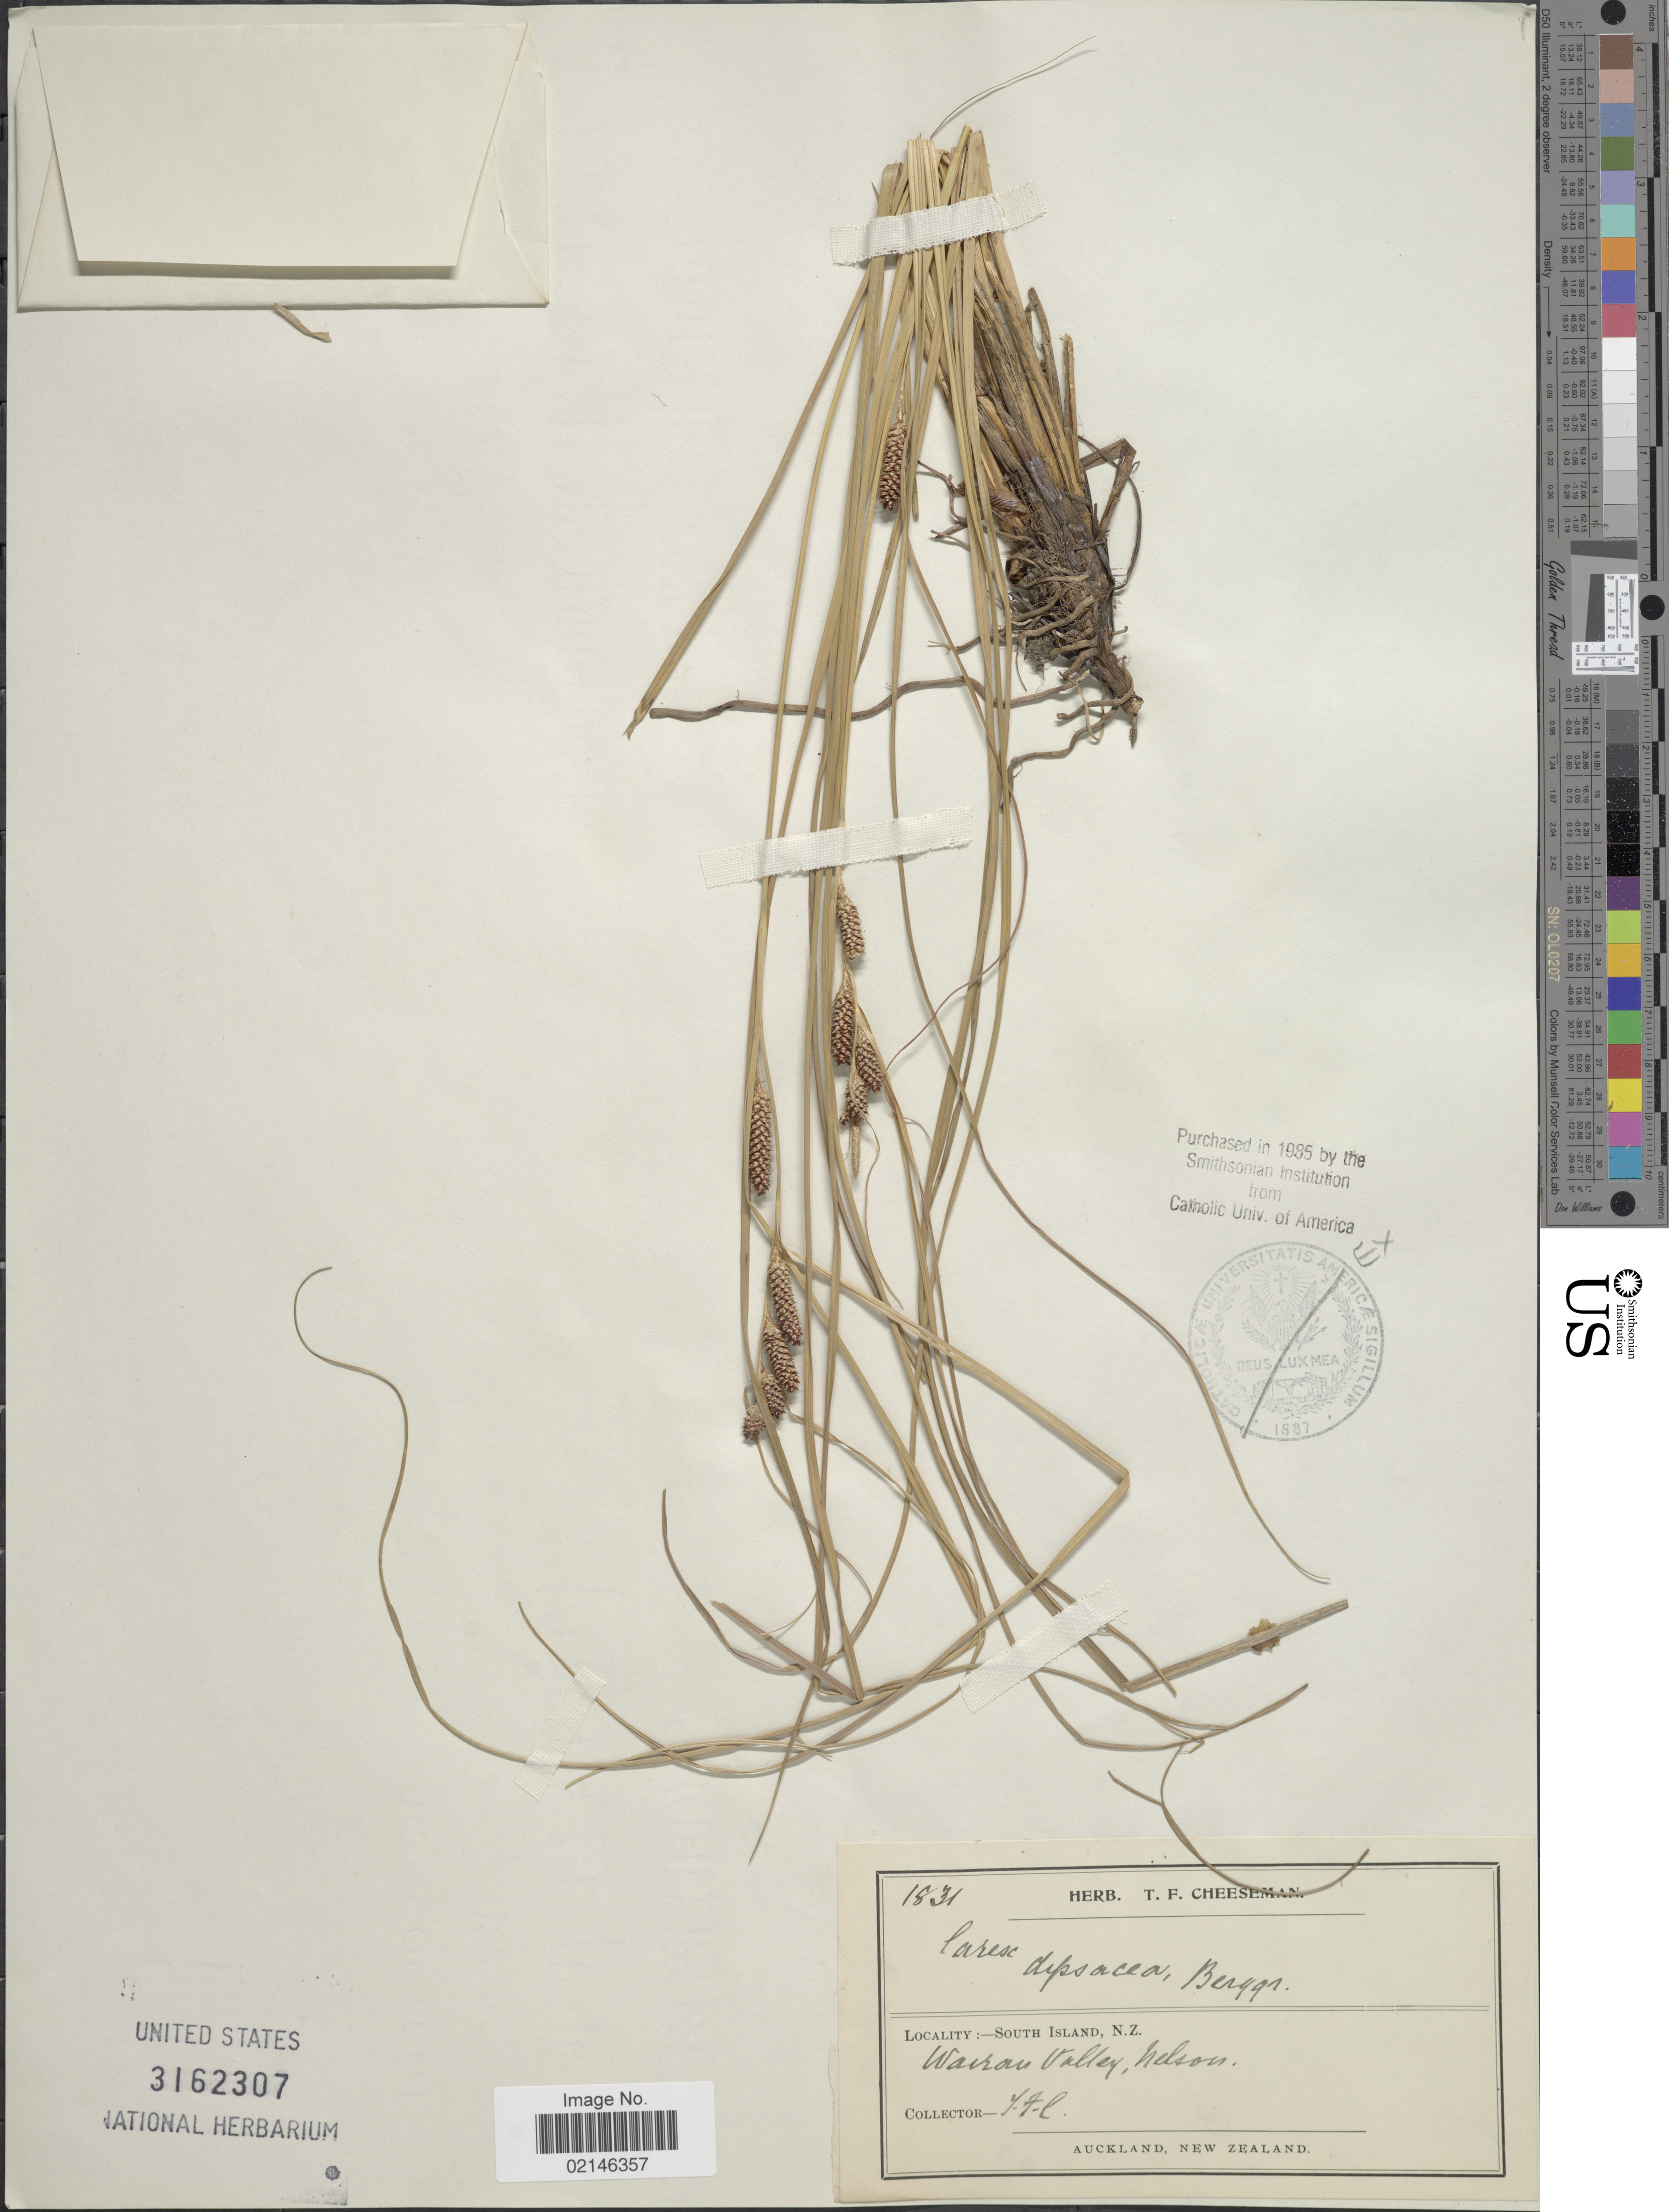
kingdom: Plantae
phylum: Tracheophyta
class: Liliopsida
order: Poales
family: Cyperaceae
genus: Carex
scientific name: Carex dipsacea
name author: Berggr.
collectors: T. F. Cheeseman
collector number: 1831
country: New Zealand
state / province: Nelson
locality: South Island. Wairau Valley, Nelson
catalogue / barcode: US 3162307